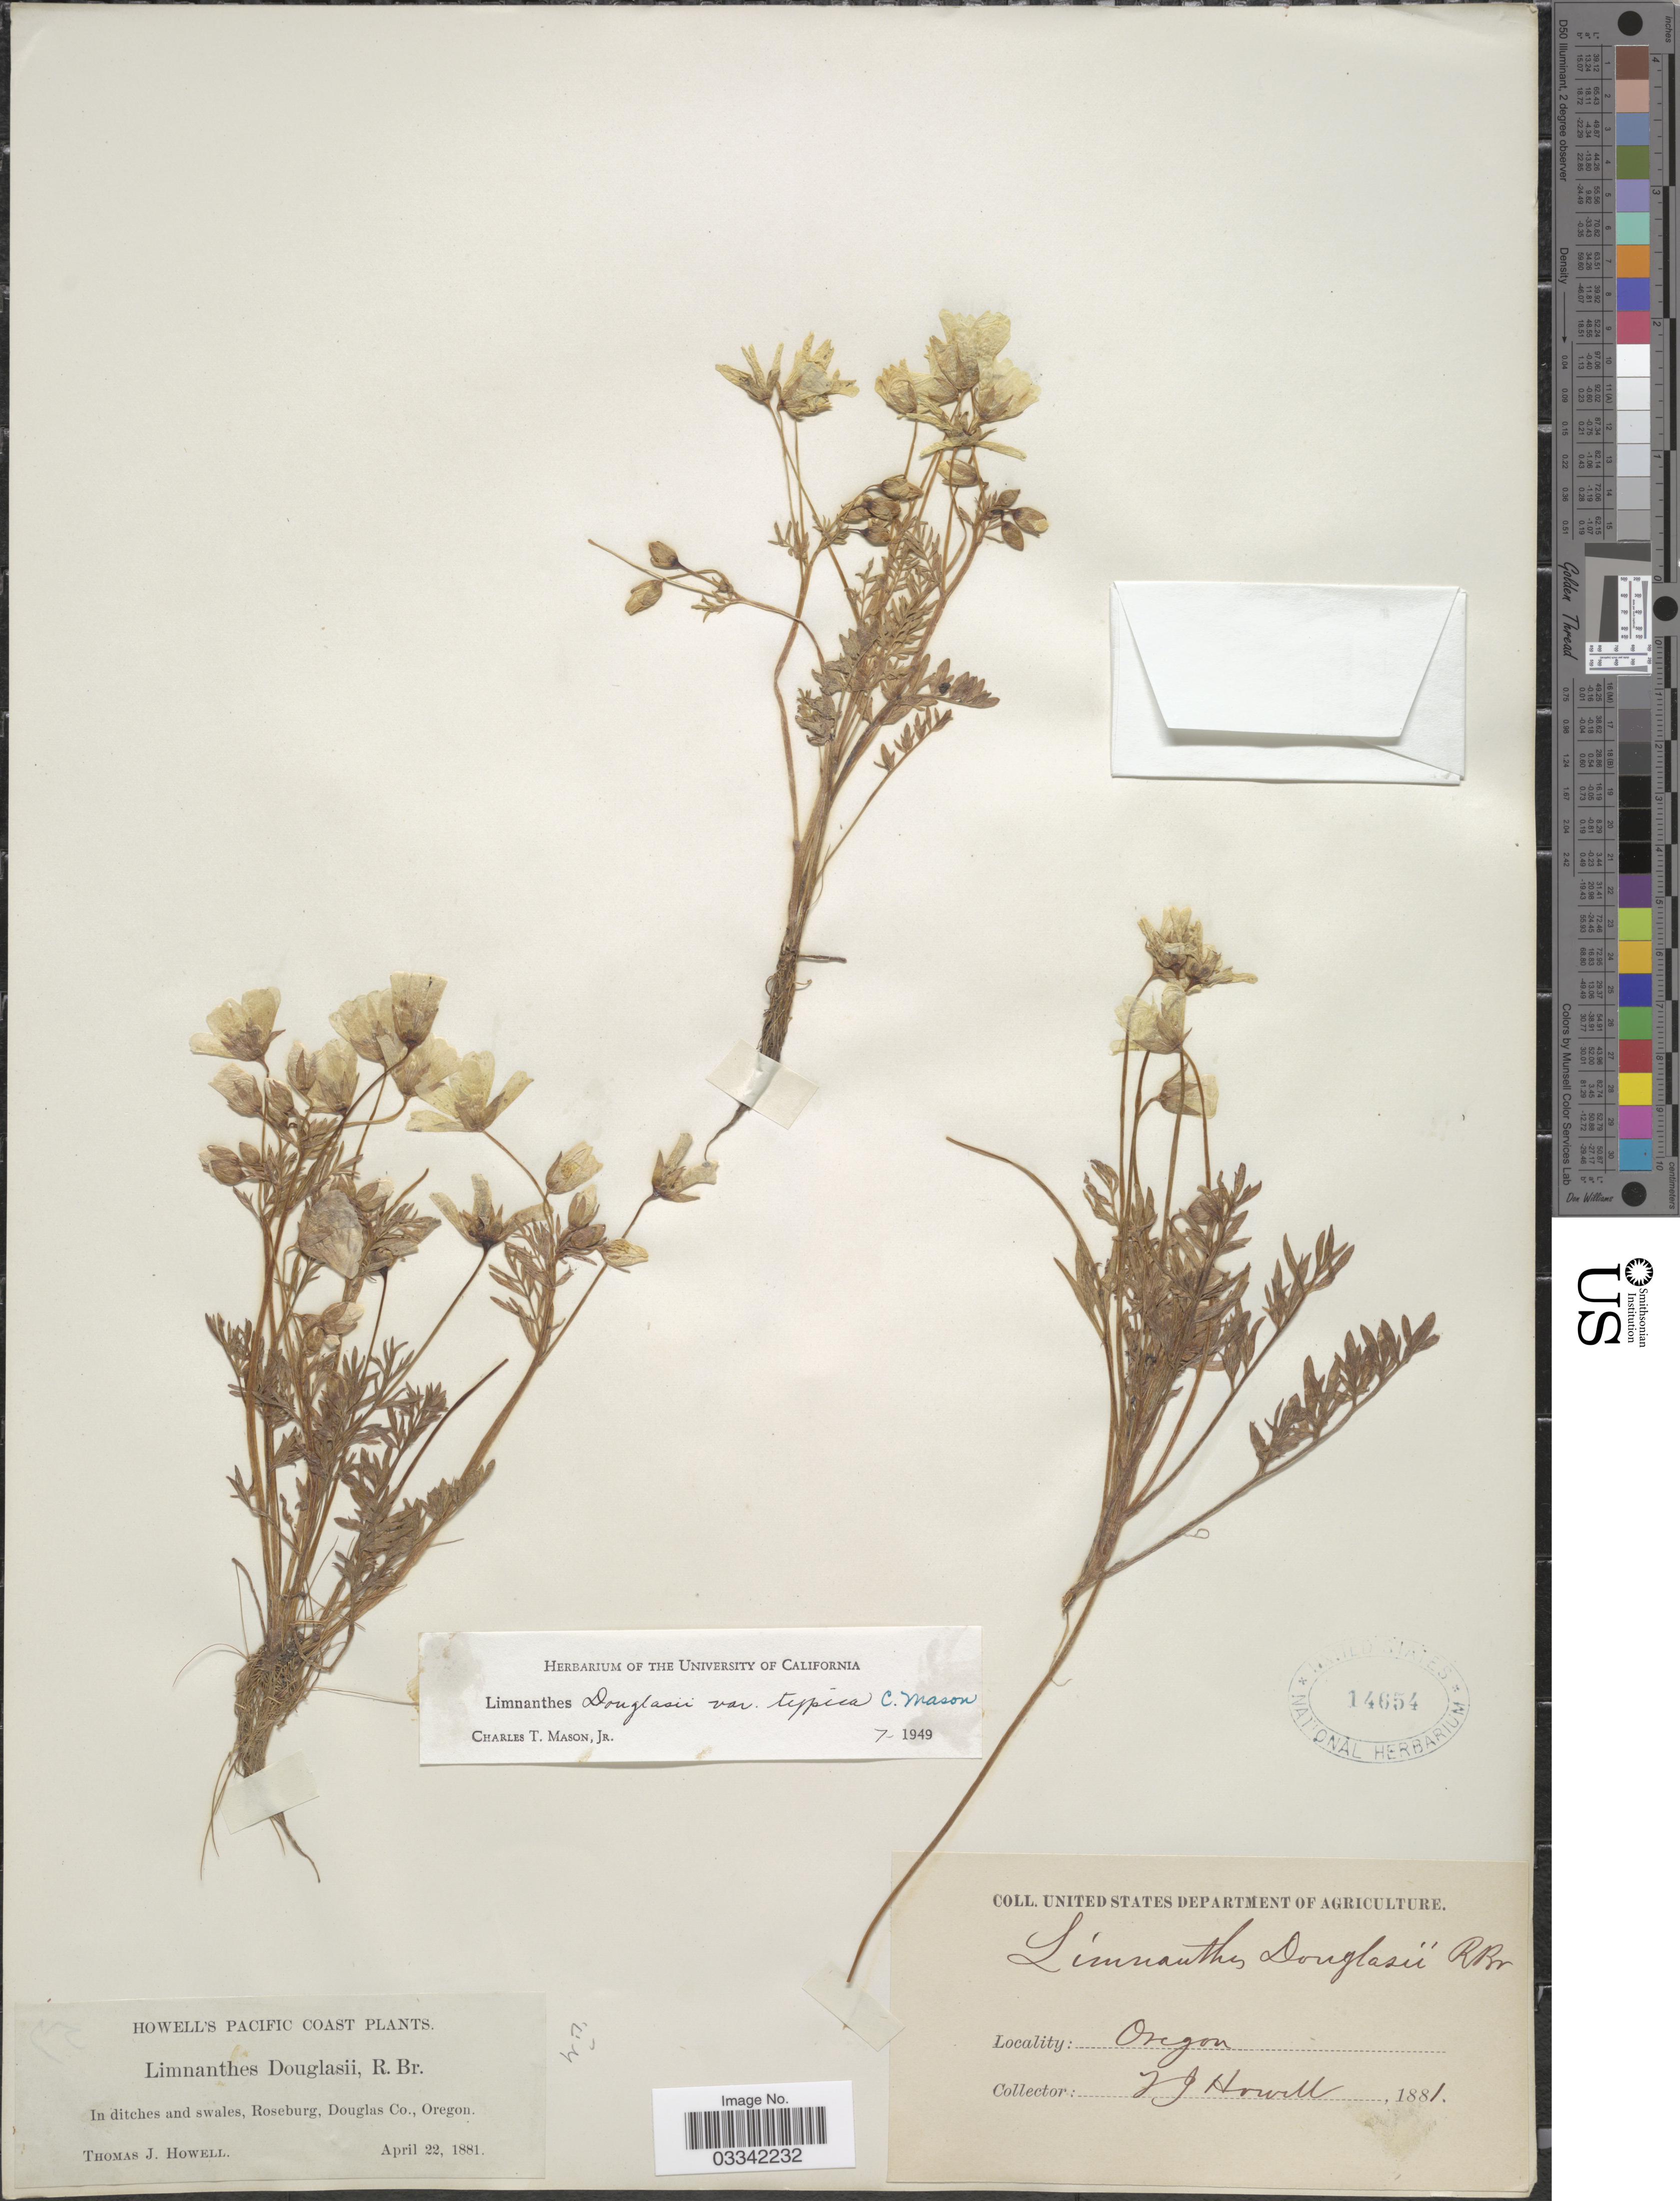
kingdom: Plantae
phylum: Tracheophyta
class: Magnoliopsida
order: Brassicales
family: Limnanthaceae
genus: Limnanthes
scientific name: Limnanthes douglasii var. douglasii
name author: R. Br.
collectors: T. J. Howell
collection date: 1881-04-22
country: United States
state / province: Oregon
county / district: Douglas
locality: Pacific Coast, In ditches and swales, Roseburg, Douglas Co.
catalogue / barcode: US 14654